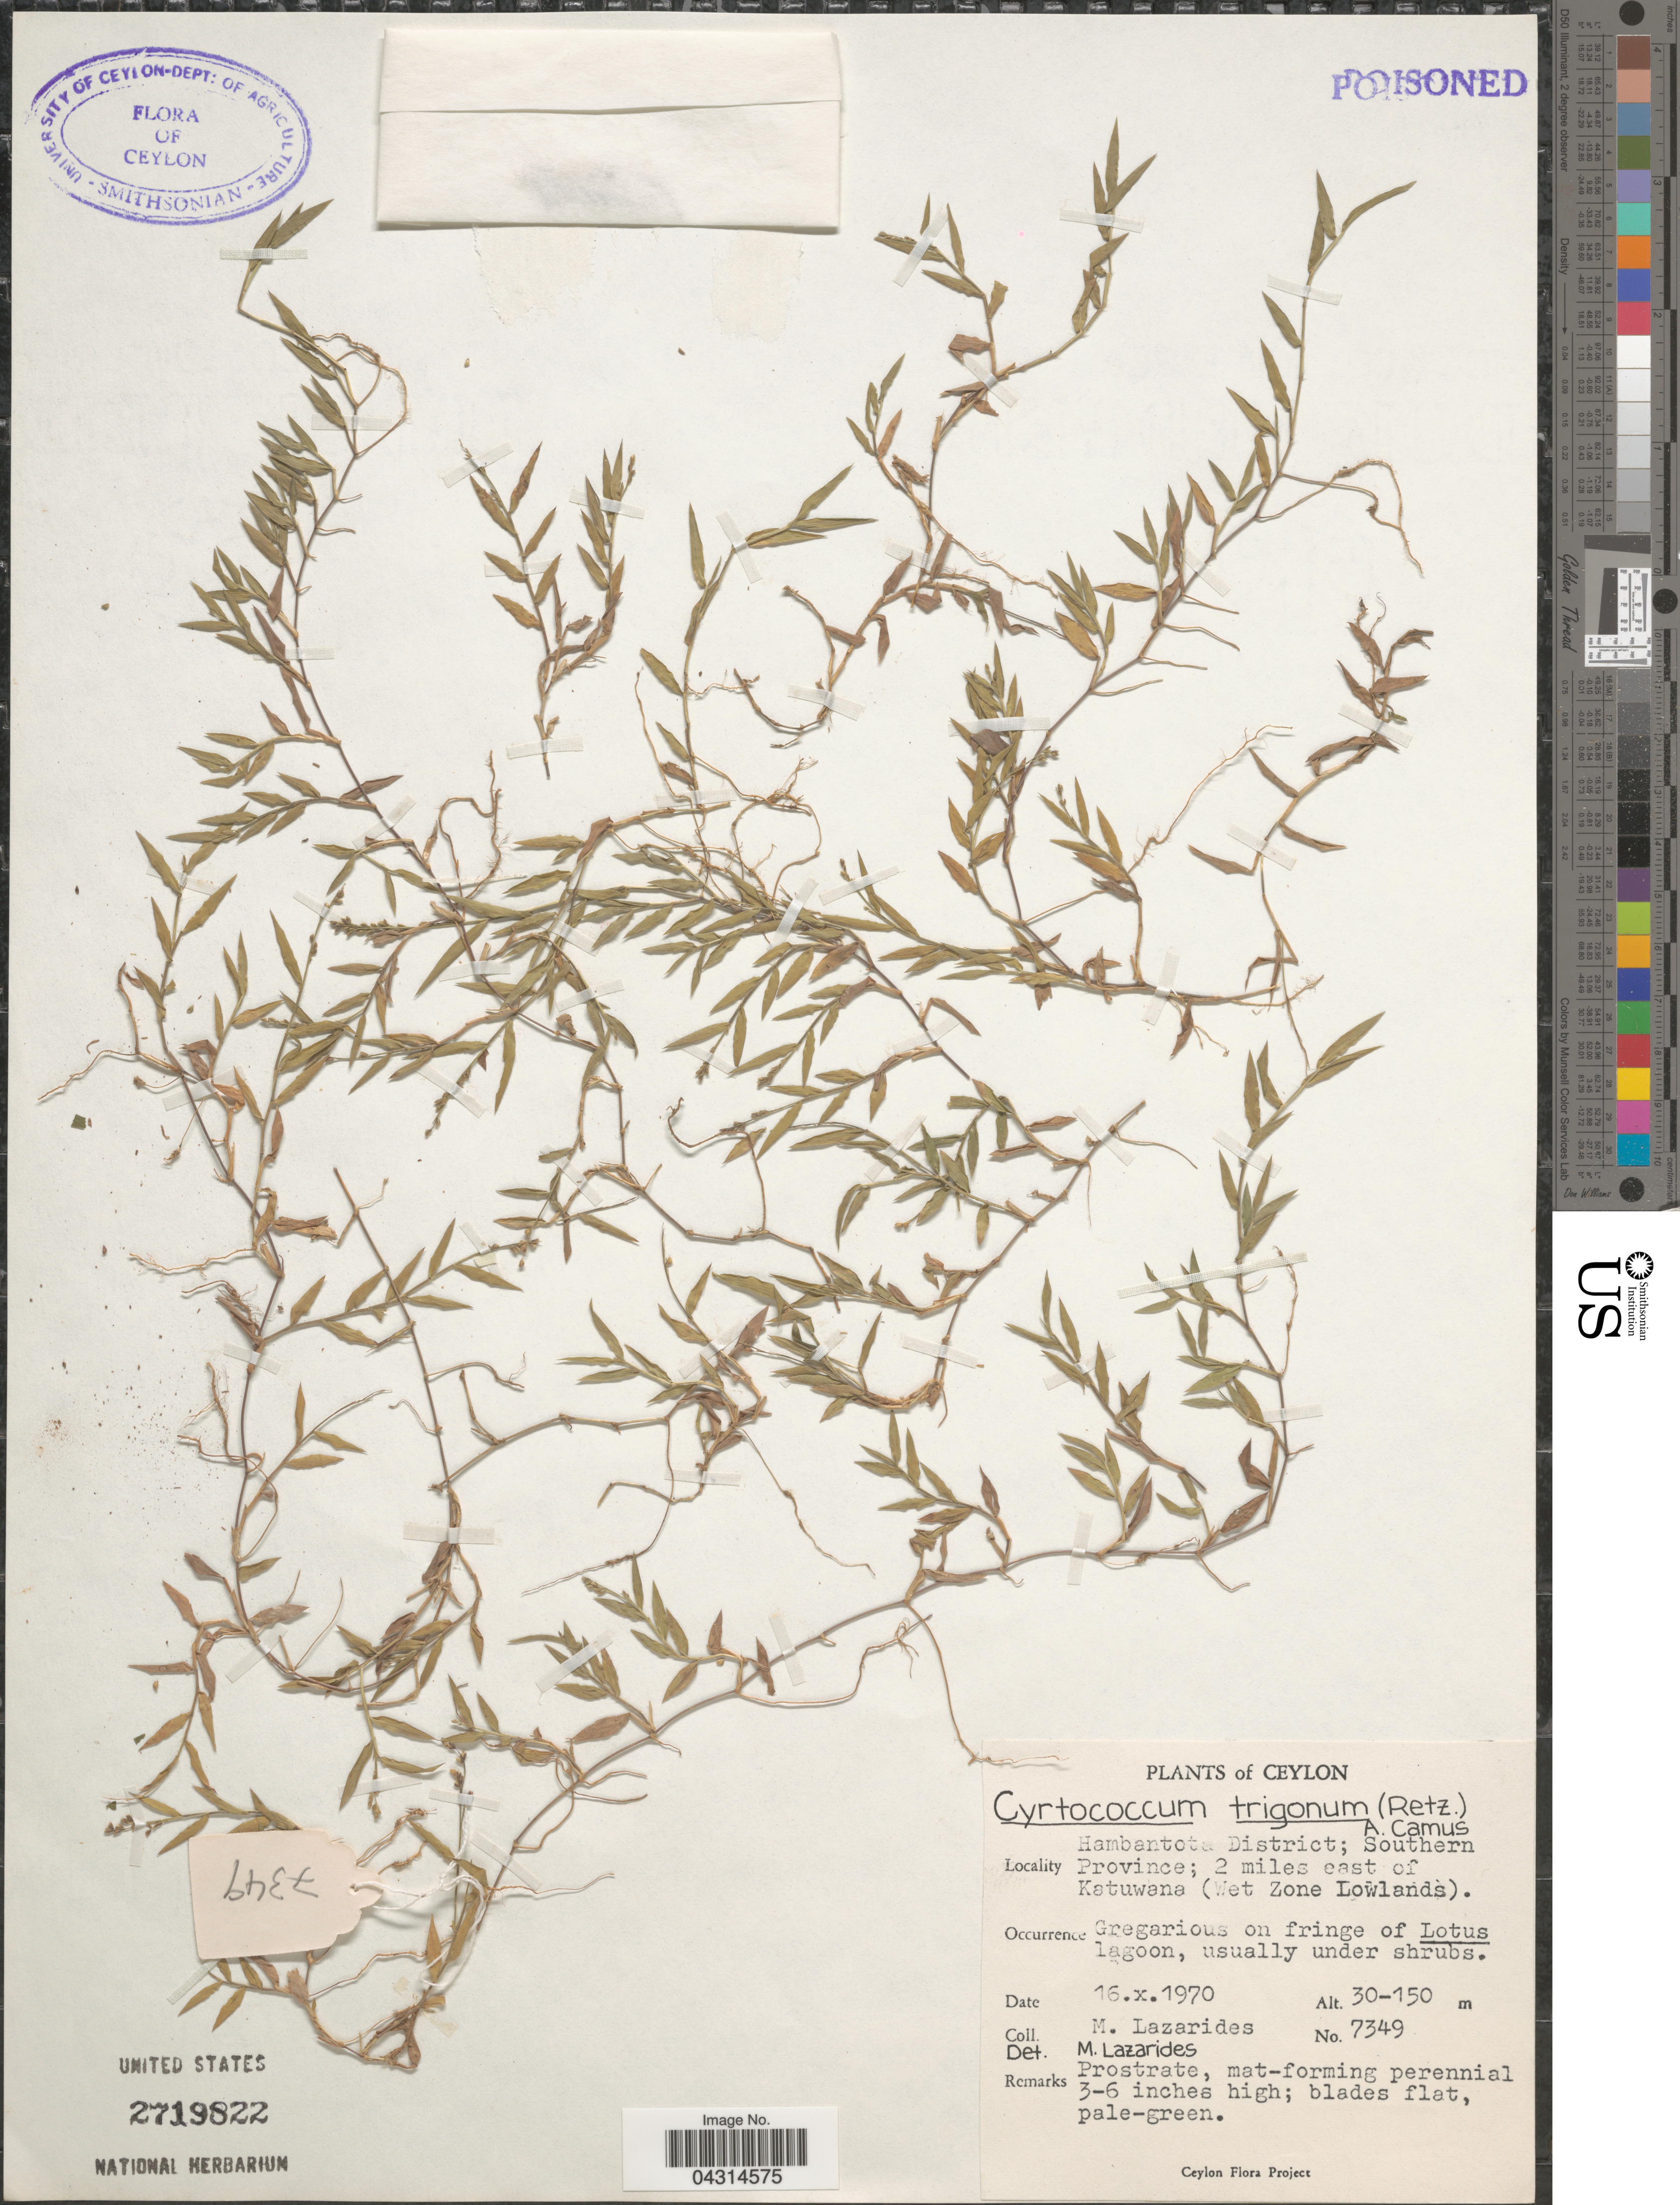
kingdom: Plantae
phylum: Tracheophyta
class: Liliopsida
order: Poales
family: Poaceae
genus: Cyrtococcum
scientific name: Cyrtococcum trigonum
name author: (Retz.) A. Camus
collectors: M. Lazarides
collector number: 7349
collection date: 1970-10-16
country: Sri Lanka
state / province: Southern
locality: Ceylon. Hambantota District; 2 miles east of Katuwana (Wet Zone Lowlands).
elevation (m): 30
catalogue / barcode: US 2719822